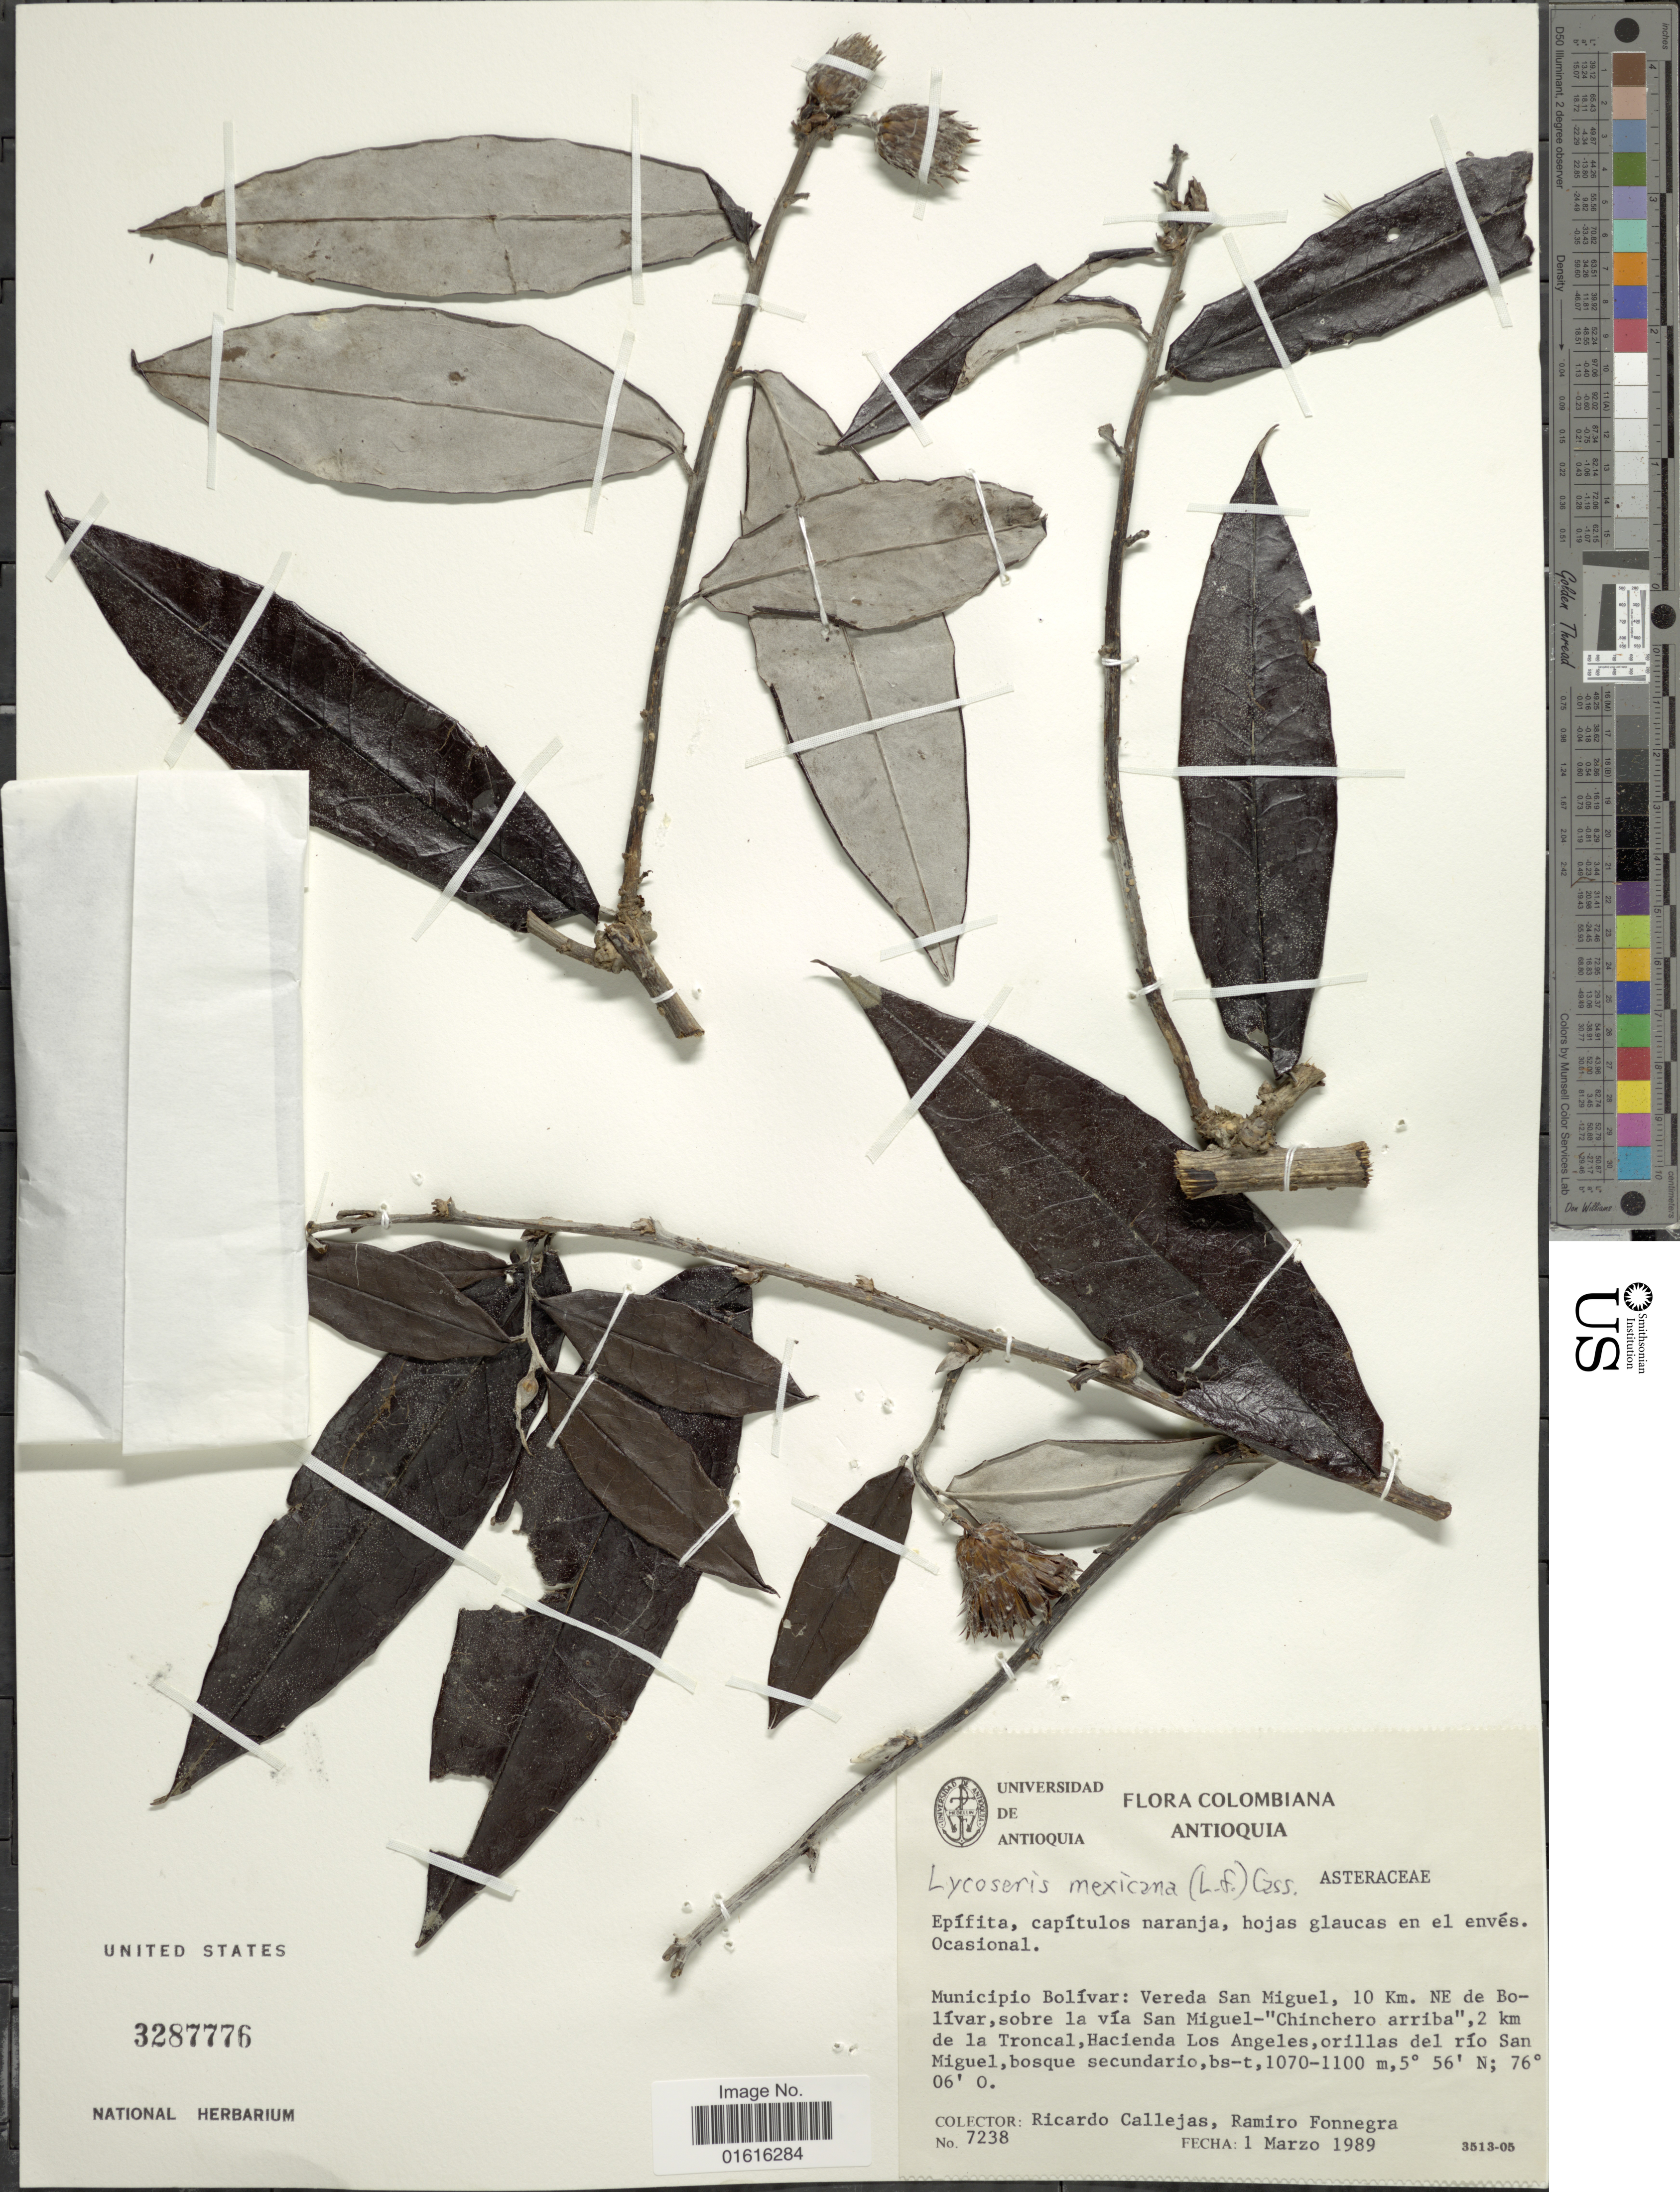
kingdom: Plantae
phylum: Tracheophyta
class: Magnoliopsida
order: Asterales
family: Asteraceae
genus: Lycoseris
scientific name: Lycoseris mexicana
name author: (L. f.) Cass.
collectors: R. Callejas & R. Fonnegra G.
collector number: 7238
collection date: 1989-03-01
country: Colombia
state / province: Bolívar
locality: Antioquia. Municipio Bolívar: Vereda San Miguel, 10 Km. NE de Bolívar, sobre la vía San Miguel - "Chinchero arriba", 2 km de la Troncal, Hacienda Los Angeles, orillas del río San Miguel.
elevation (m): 1070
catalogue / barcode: US 3287776